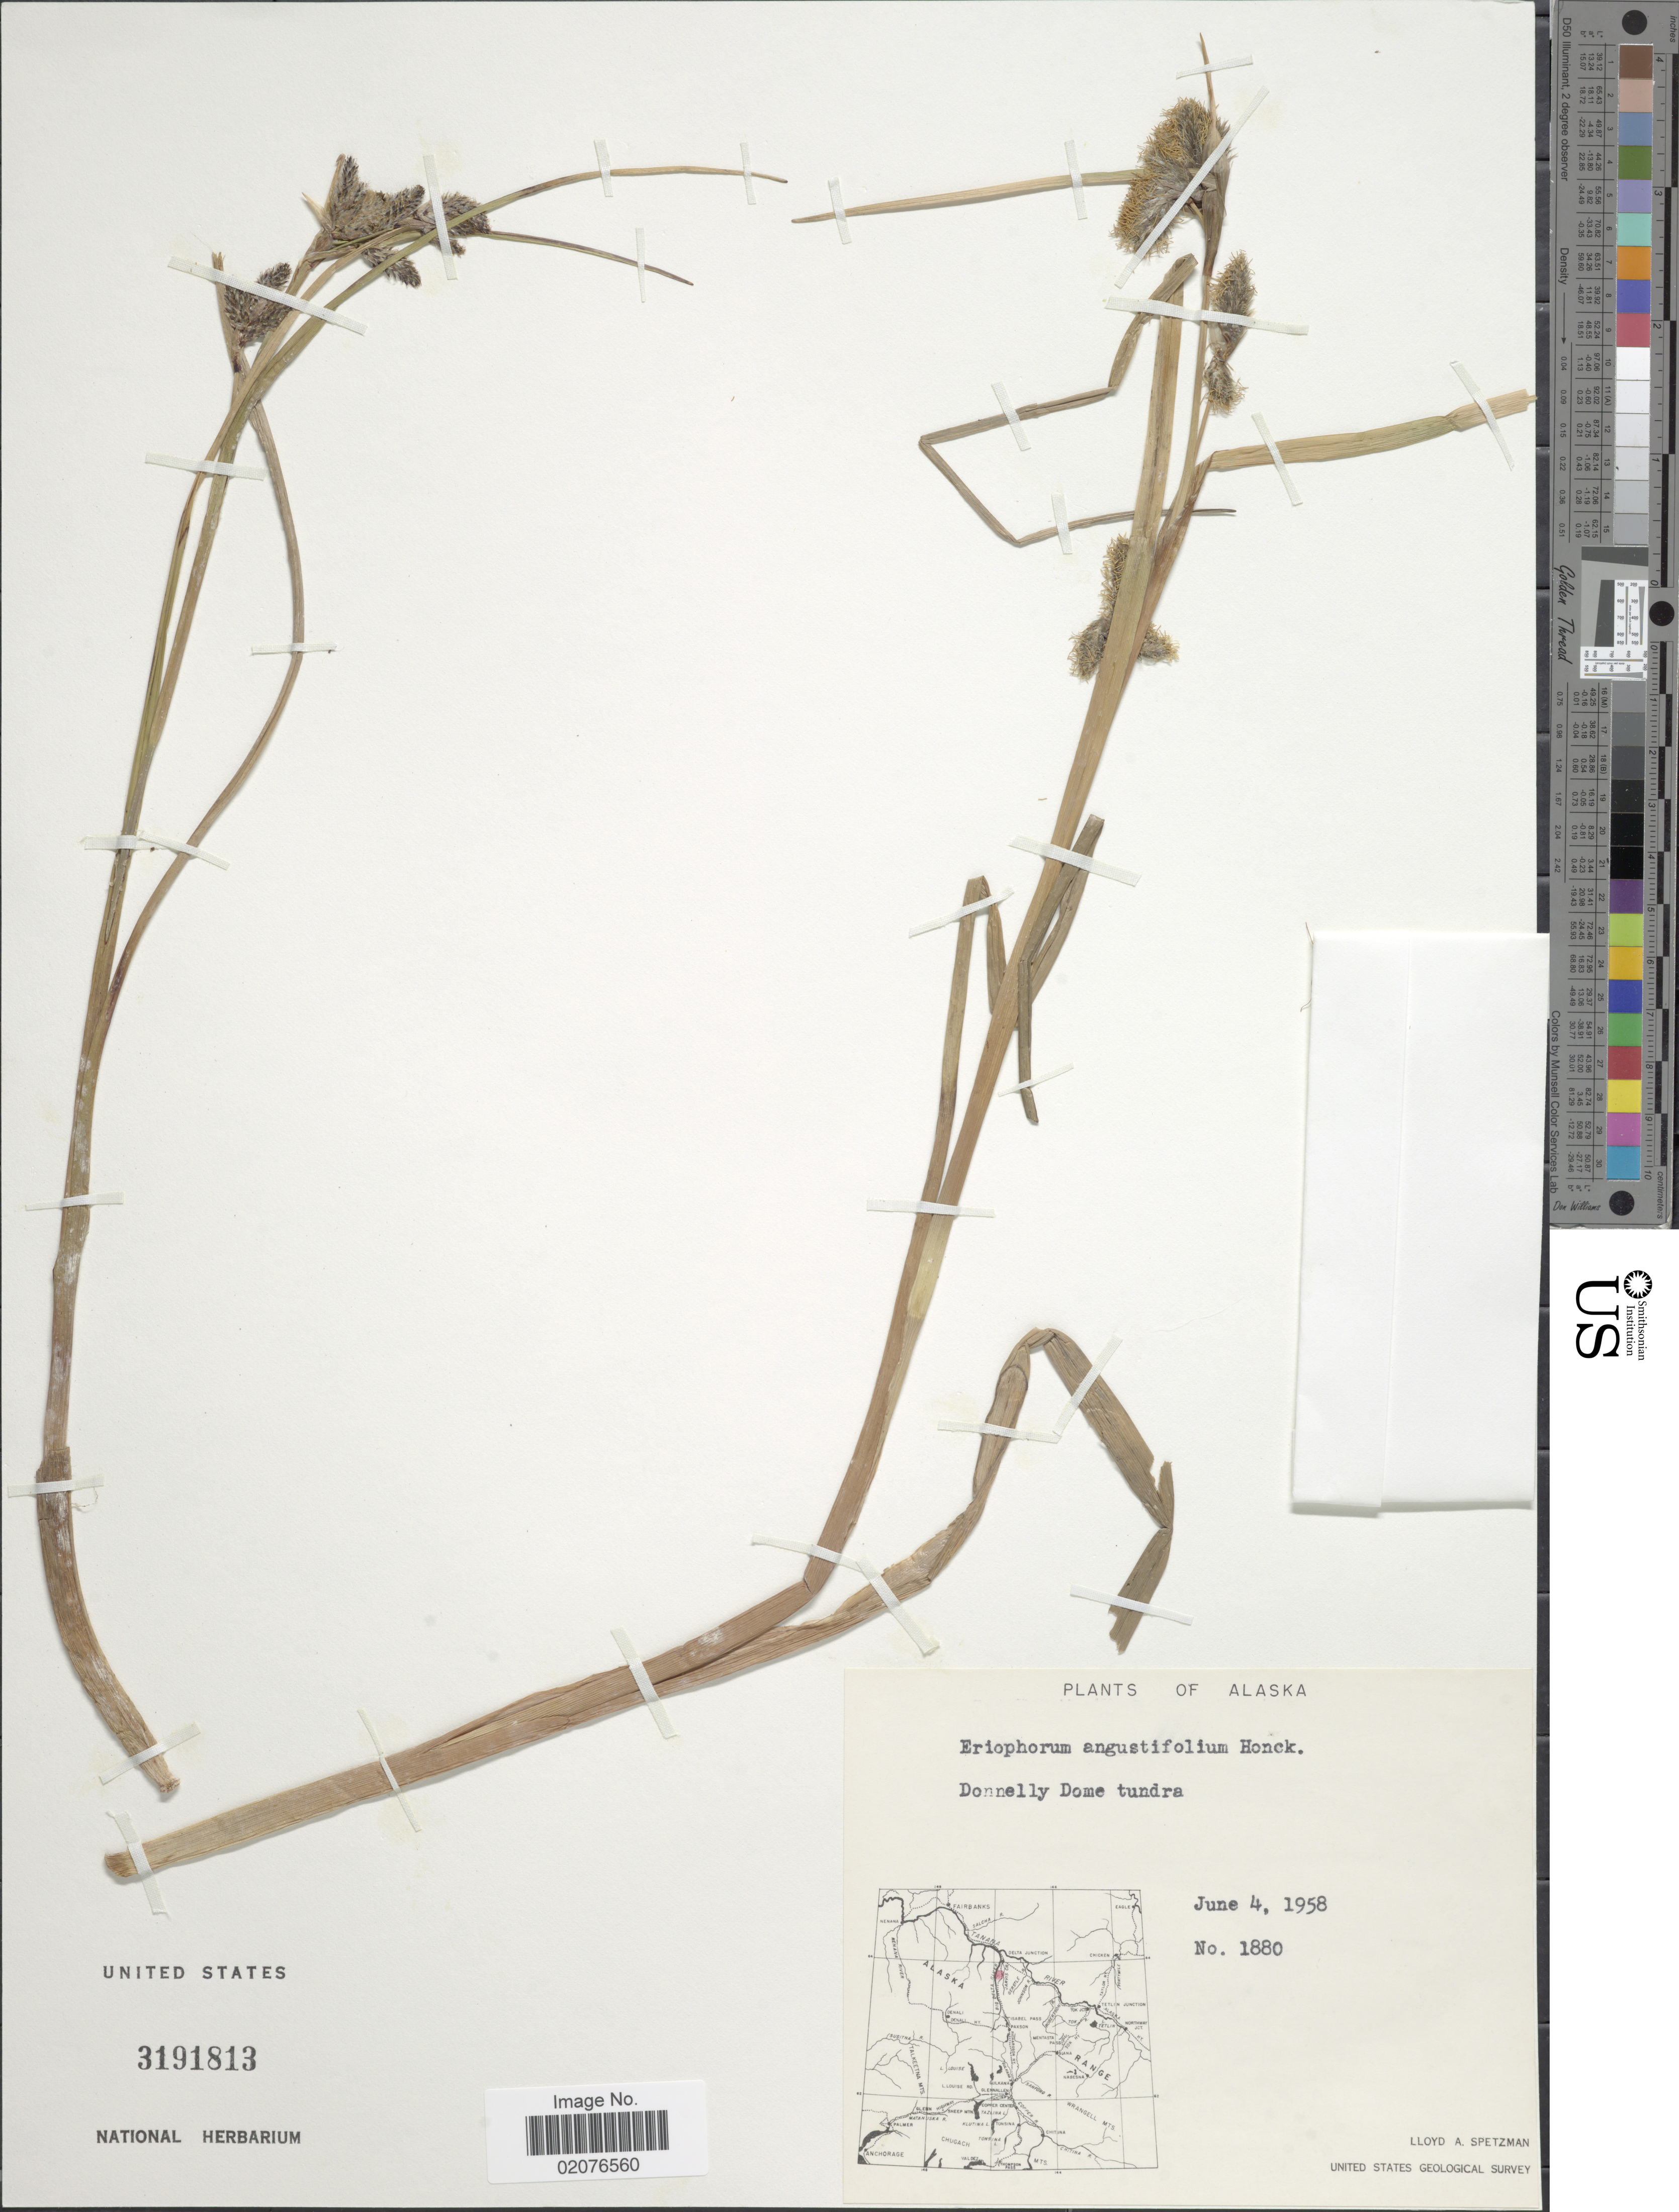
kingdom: Plantae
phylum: Tracheophyta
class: Liliopsida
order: Poales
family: Cyperaceae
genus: Eriophorum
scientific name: Eriophorum angustifolium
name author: Honck.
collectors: L. Spetzman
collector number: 1880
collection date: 1958-06-04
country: United States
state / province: Alaska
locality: Donnelly Dome Tundra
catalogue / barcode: US 3191813